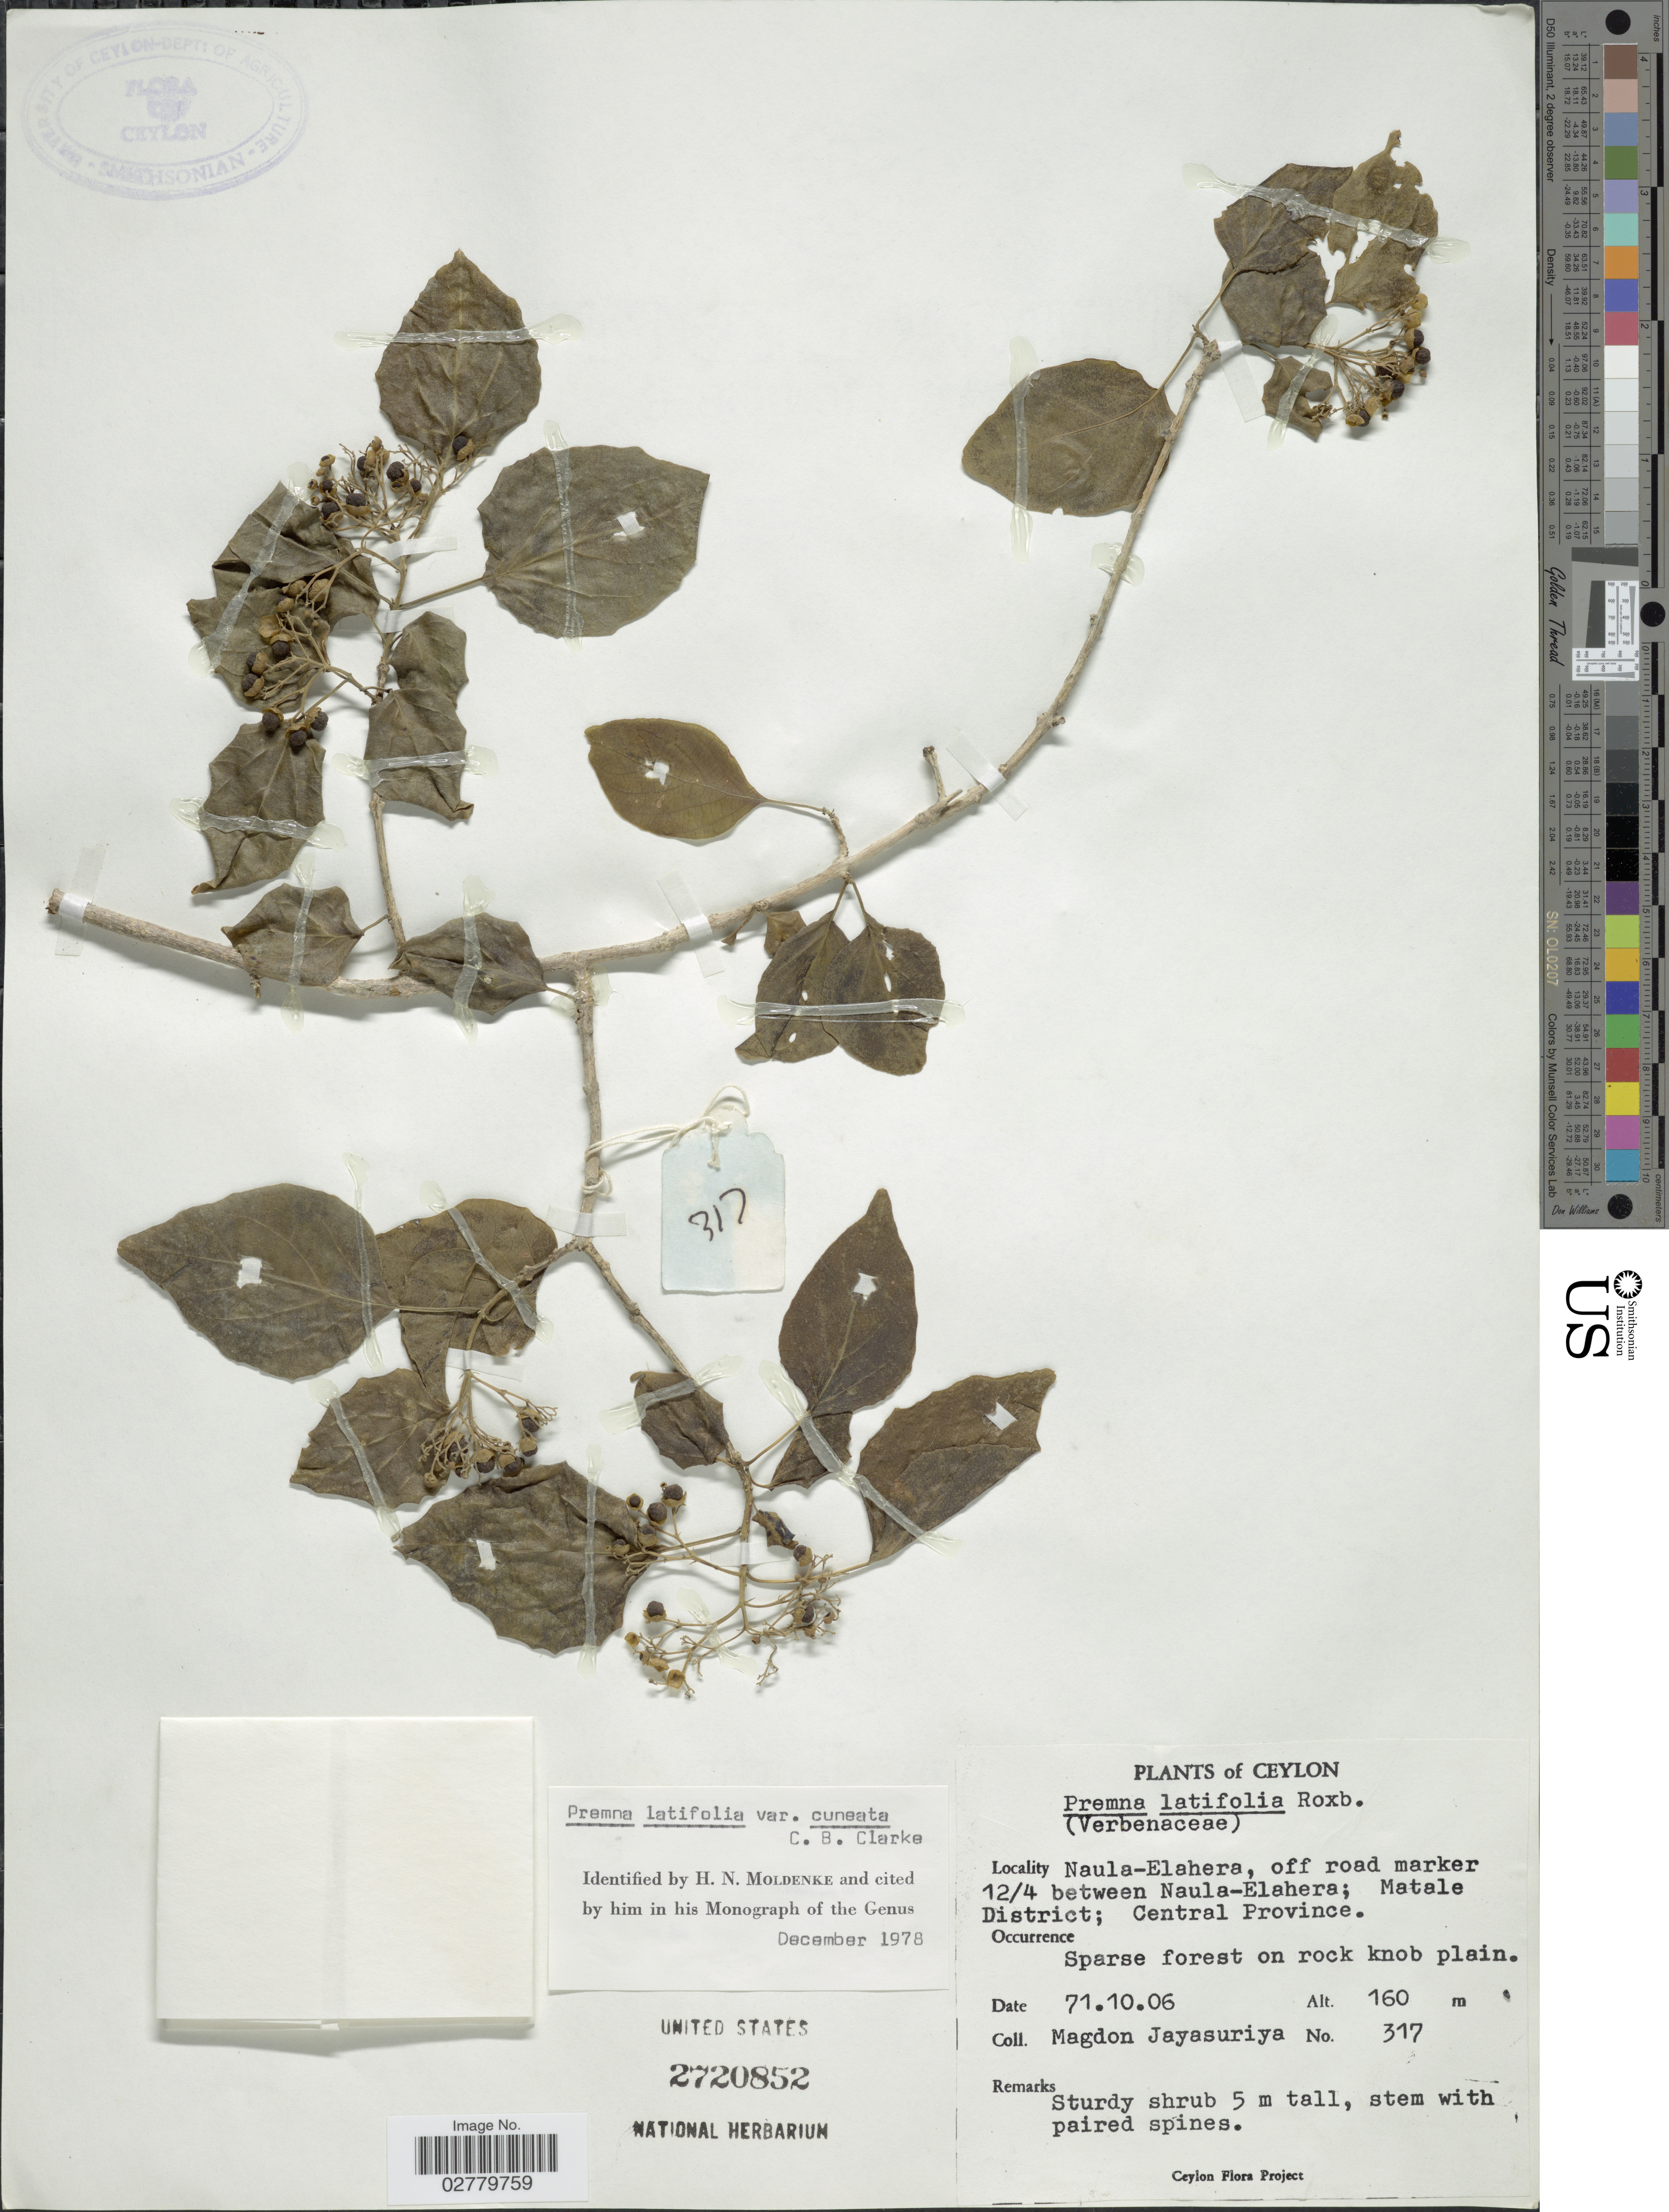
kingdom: Plantae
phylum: Tracheophyta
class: Magnoliopsida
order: Lamiales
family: Lamiaceae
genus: Premna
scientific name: Premna odorata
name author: Blanco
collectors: A. H. Jayasuriya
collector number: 317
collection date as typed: Transcribed d/m/y: 6/10/71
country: Sri Lanka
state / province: Central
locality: Ceylon. Naula-Elahera, off road marker 12/4 between Naula- Elahera; Matale District.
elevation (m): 160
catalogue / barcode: US 2720852